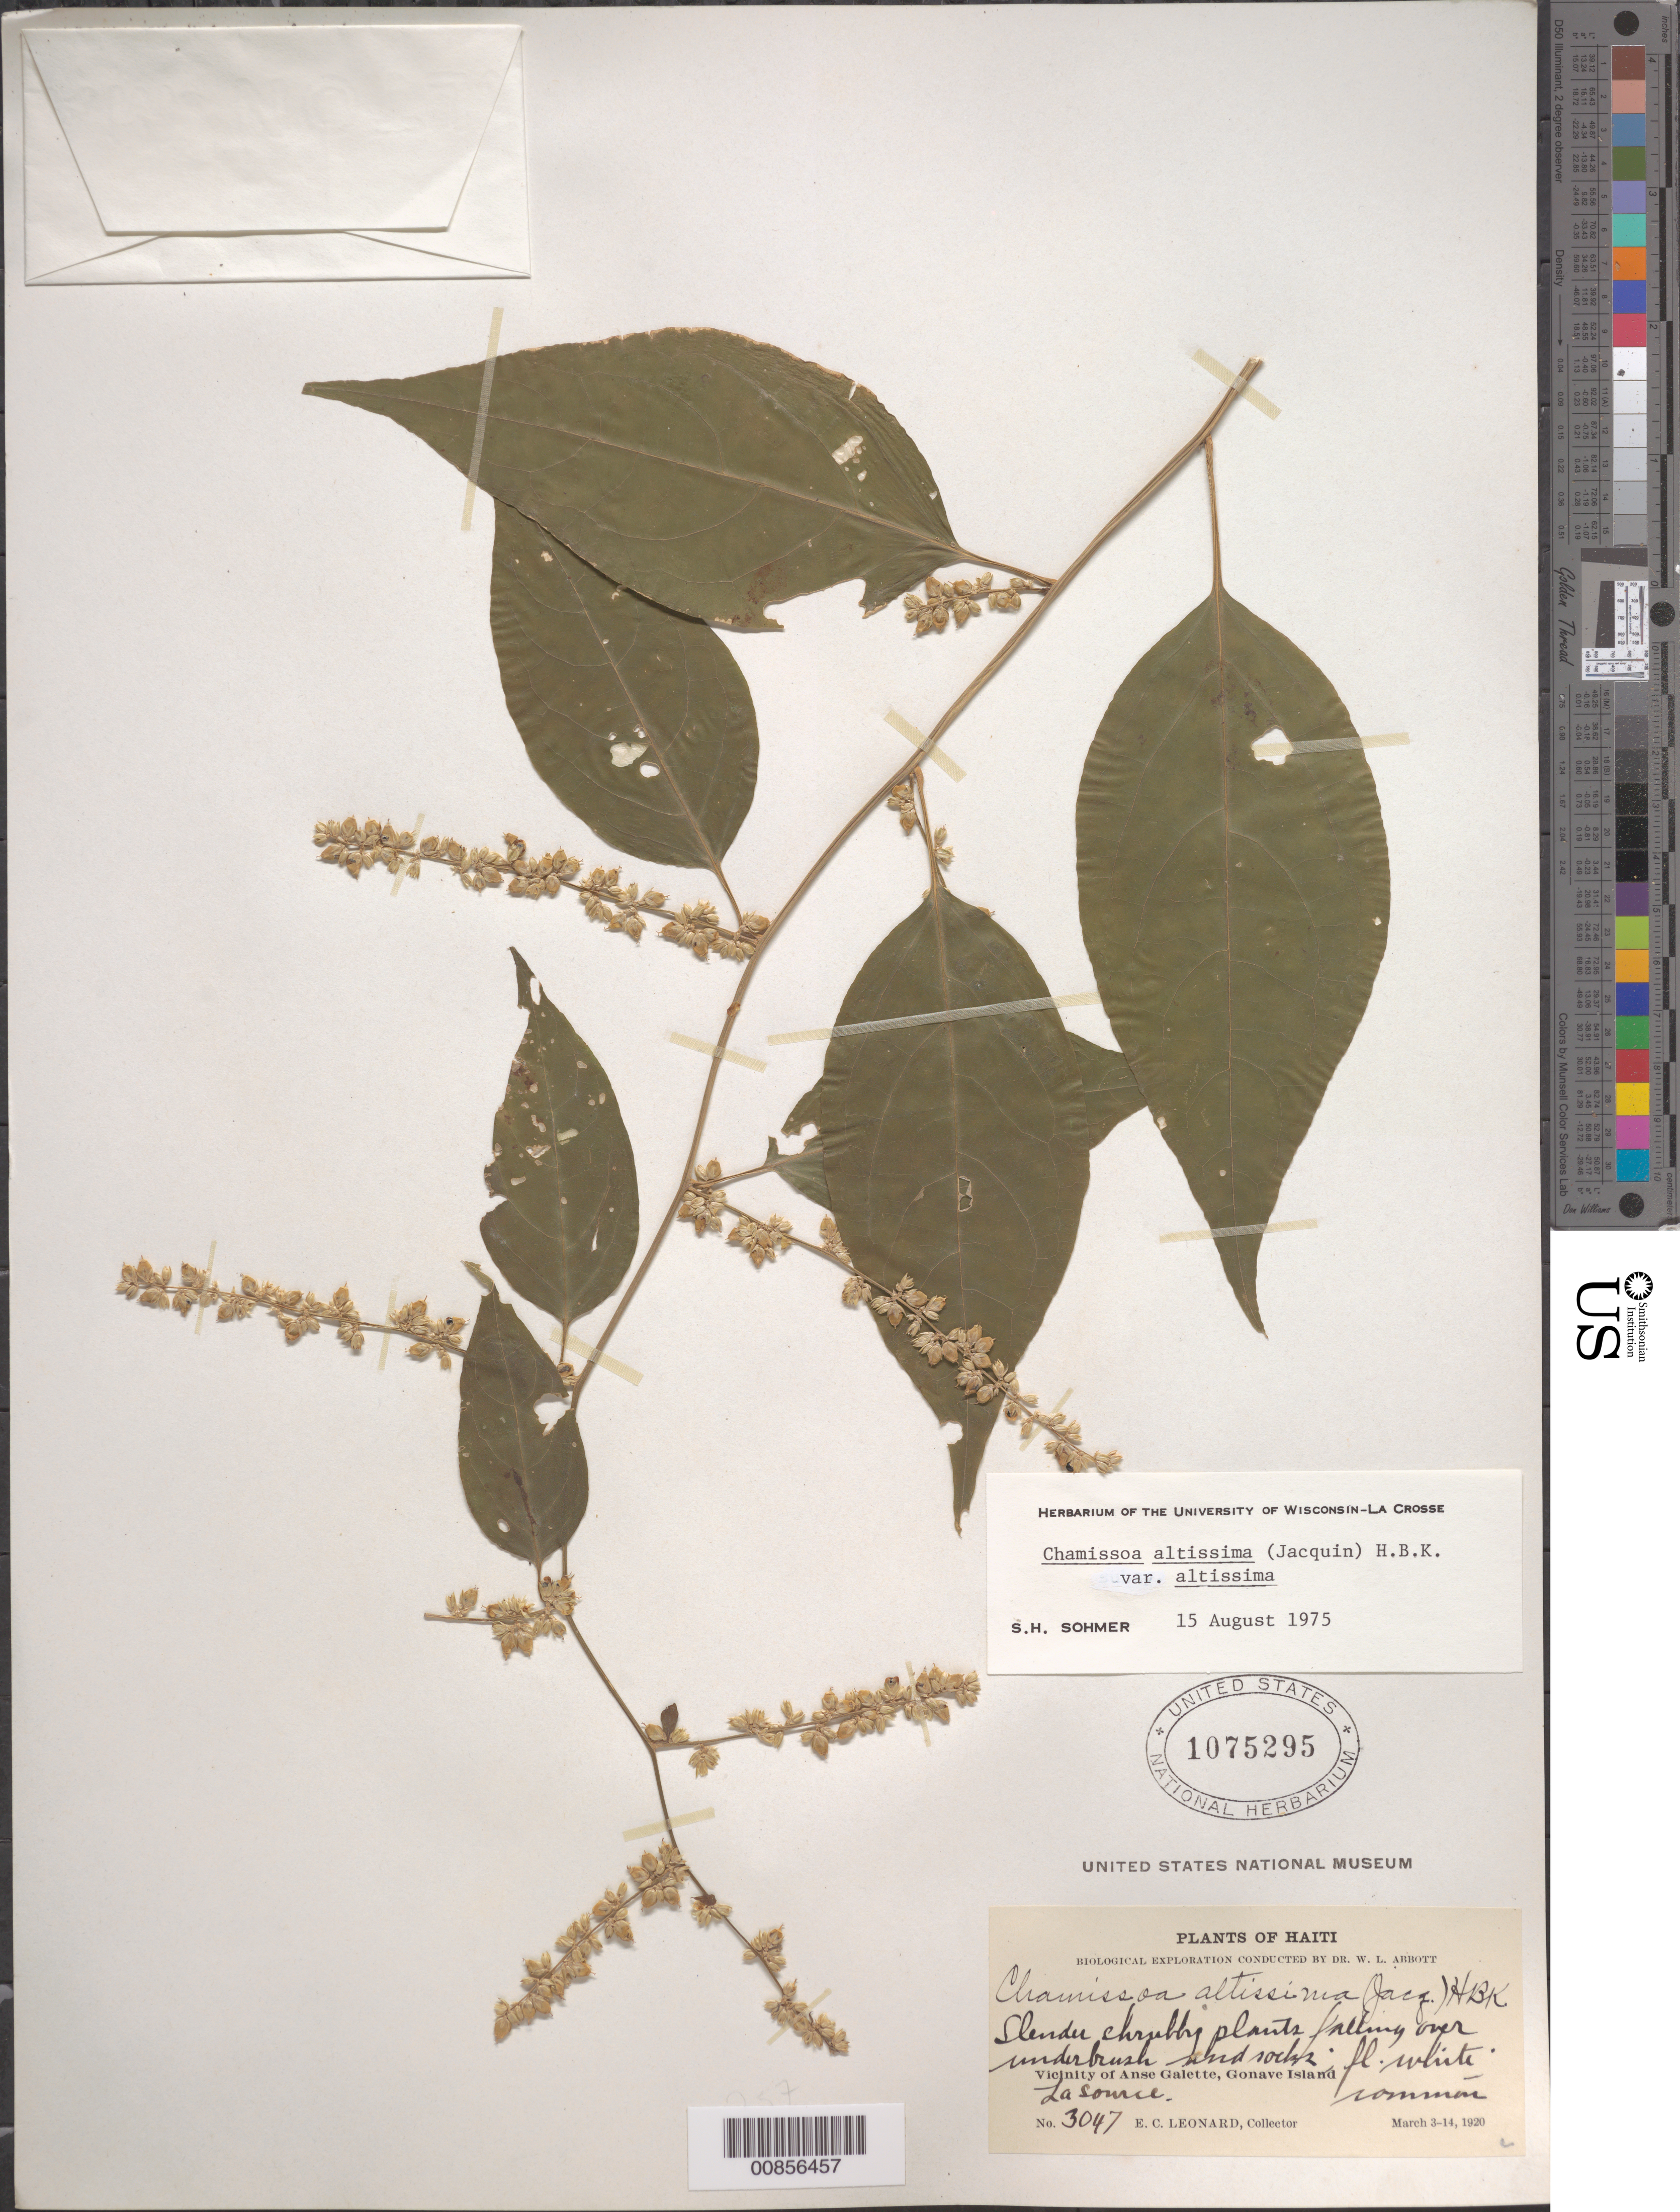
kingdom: Plantae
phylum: Tracheophyta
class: Magnoliopsida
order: Caryophyllales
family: Amaranthaceae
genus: Chamissoa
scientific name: Chamissoa altissima var. altissima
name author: (Jacq.) Kunth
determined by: Sohmer, S. H.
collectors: E. C. Leonard & W. L. Abbott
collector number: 3047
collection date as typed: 03 Mar 1920 to 14 Mar 1920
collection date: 1920-03-03/1920-03-14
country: Haiti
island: Gonave I.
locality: Vicinity of Anse Galette, Gonave Island. La Source.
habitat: Falling over underbrush and rocks.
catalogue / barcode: US 1075295